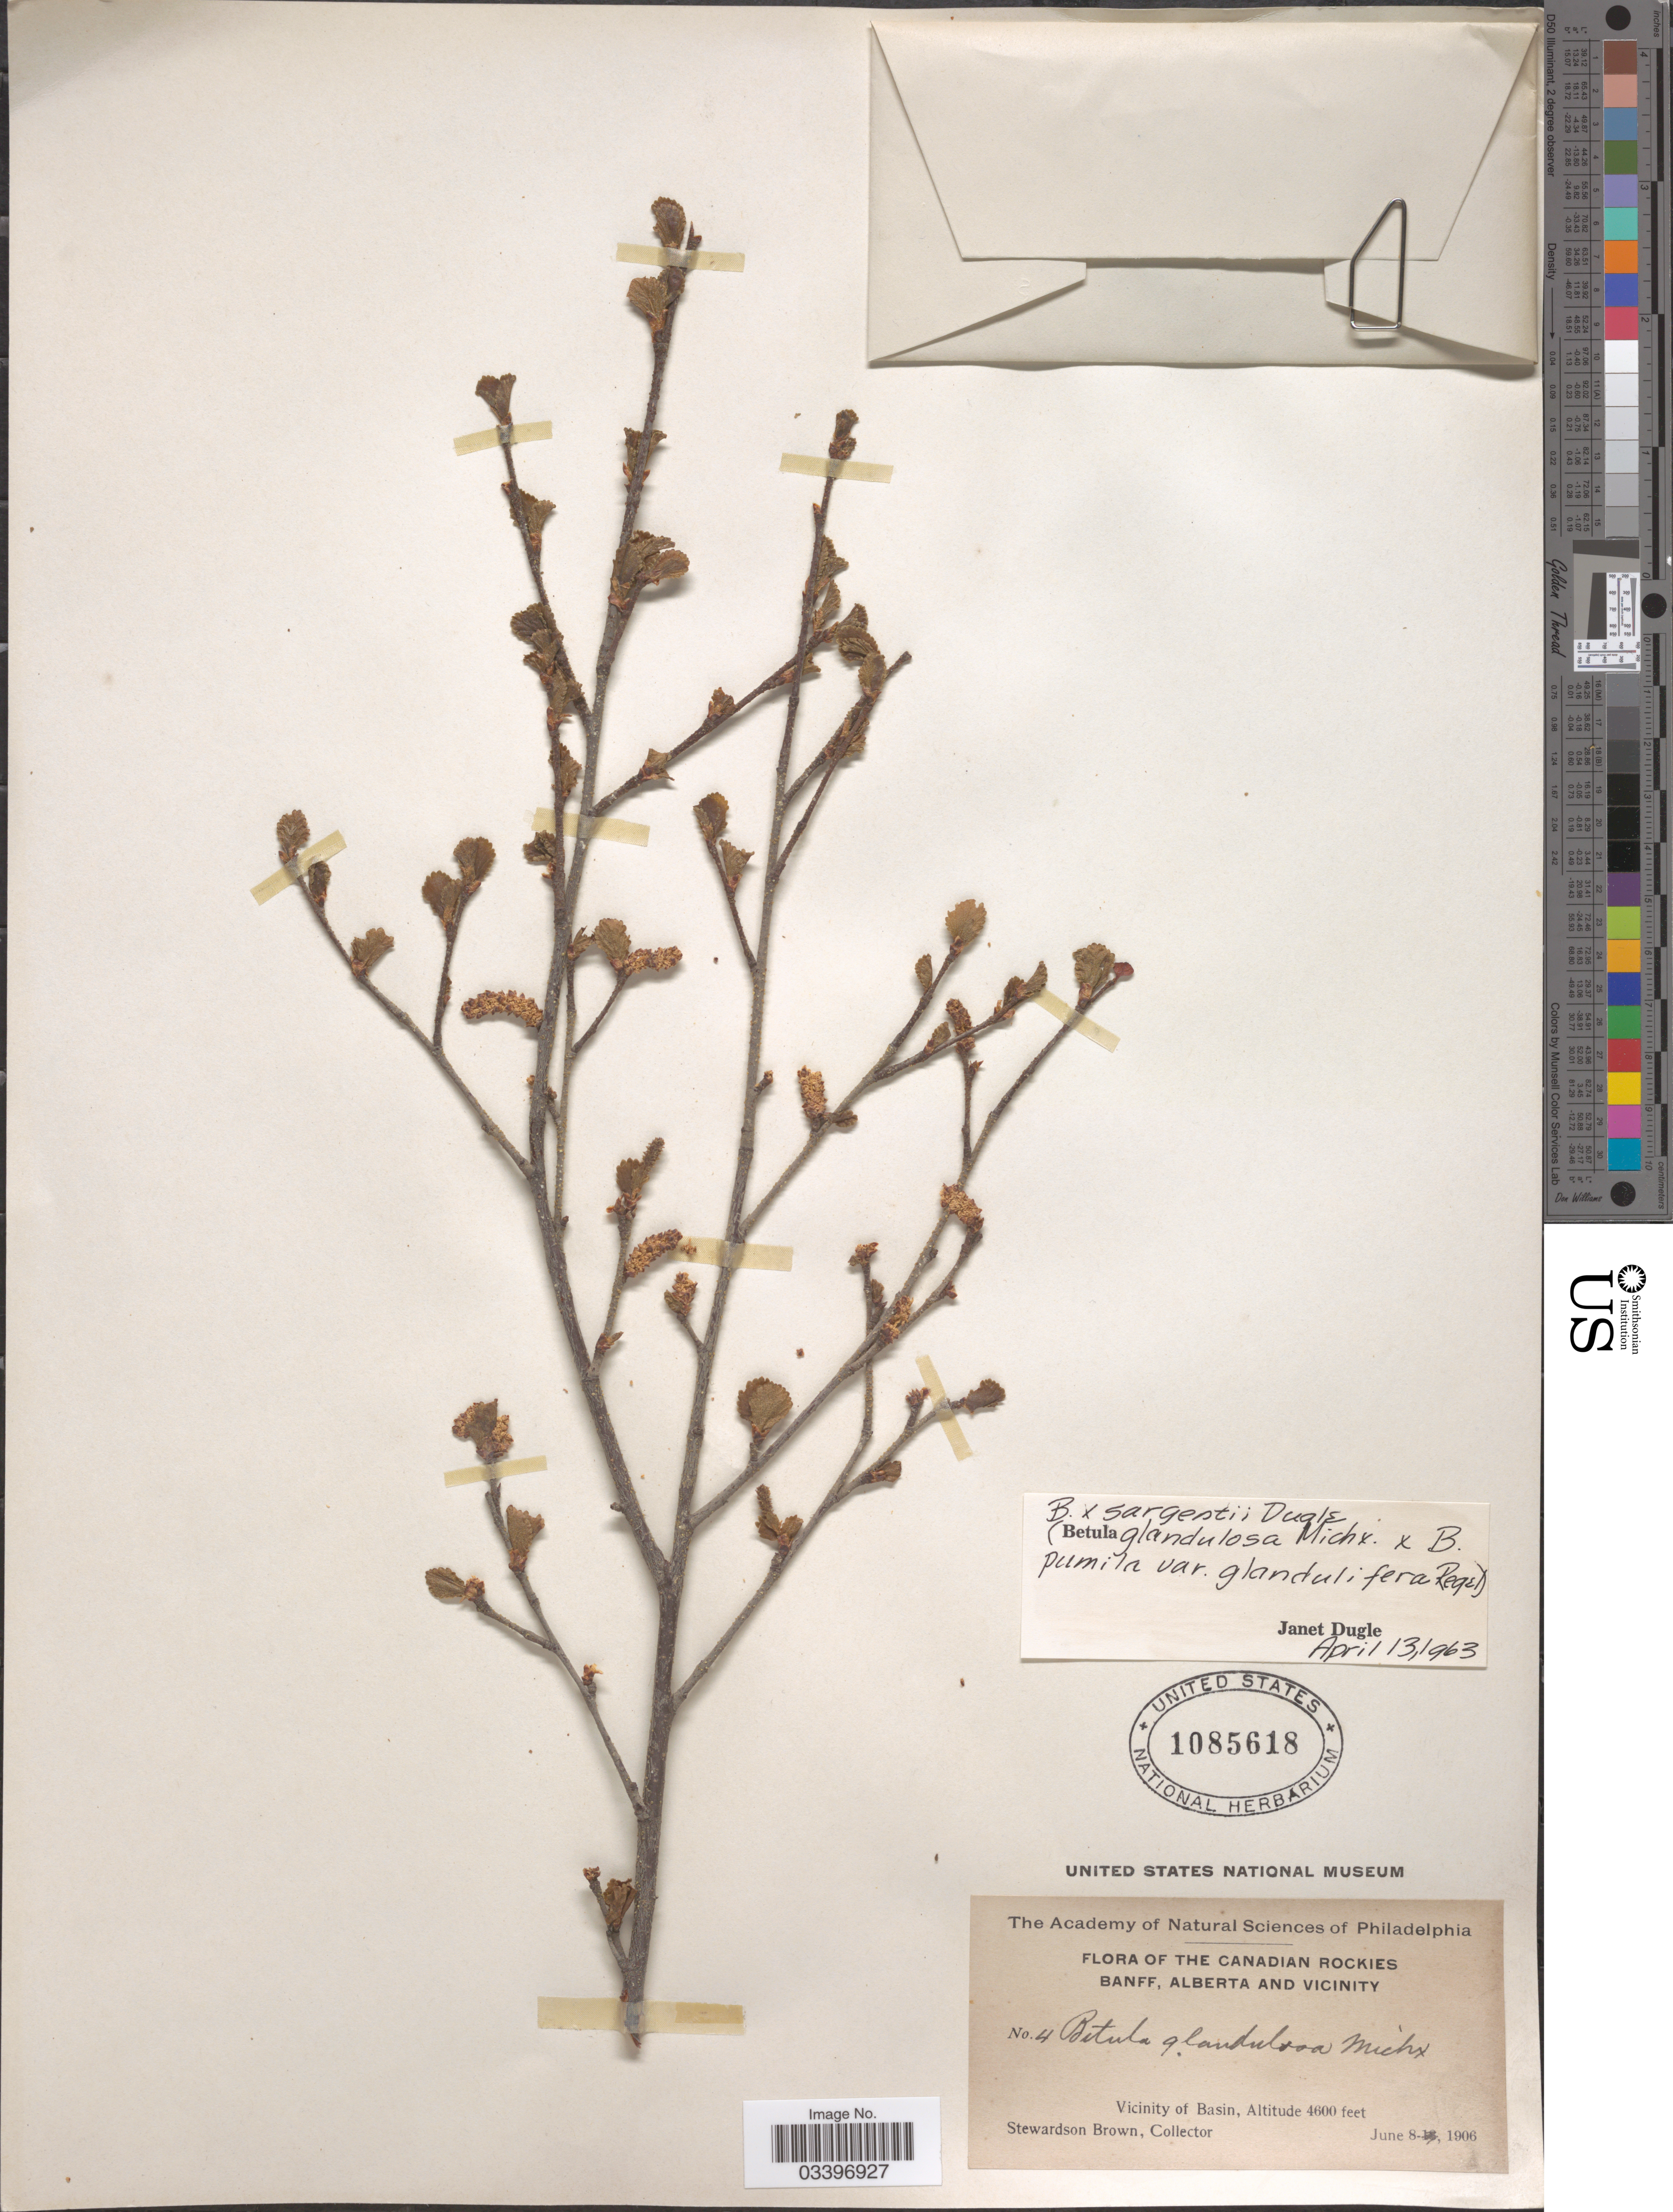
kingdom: Plantae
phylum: Tracheophyta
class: Magnoliopsida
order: Fagales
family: Betulaceae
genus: Betula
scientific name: Betula x sargentii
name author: Dugle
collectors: S. Brown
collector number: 4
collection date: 1906-06-08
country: Canada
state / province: Alberta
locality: The Canadian Rockies Banff, Alberta and vicinity. Vicinity of Basin.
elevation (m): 1402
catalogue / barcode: US 1085618